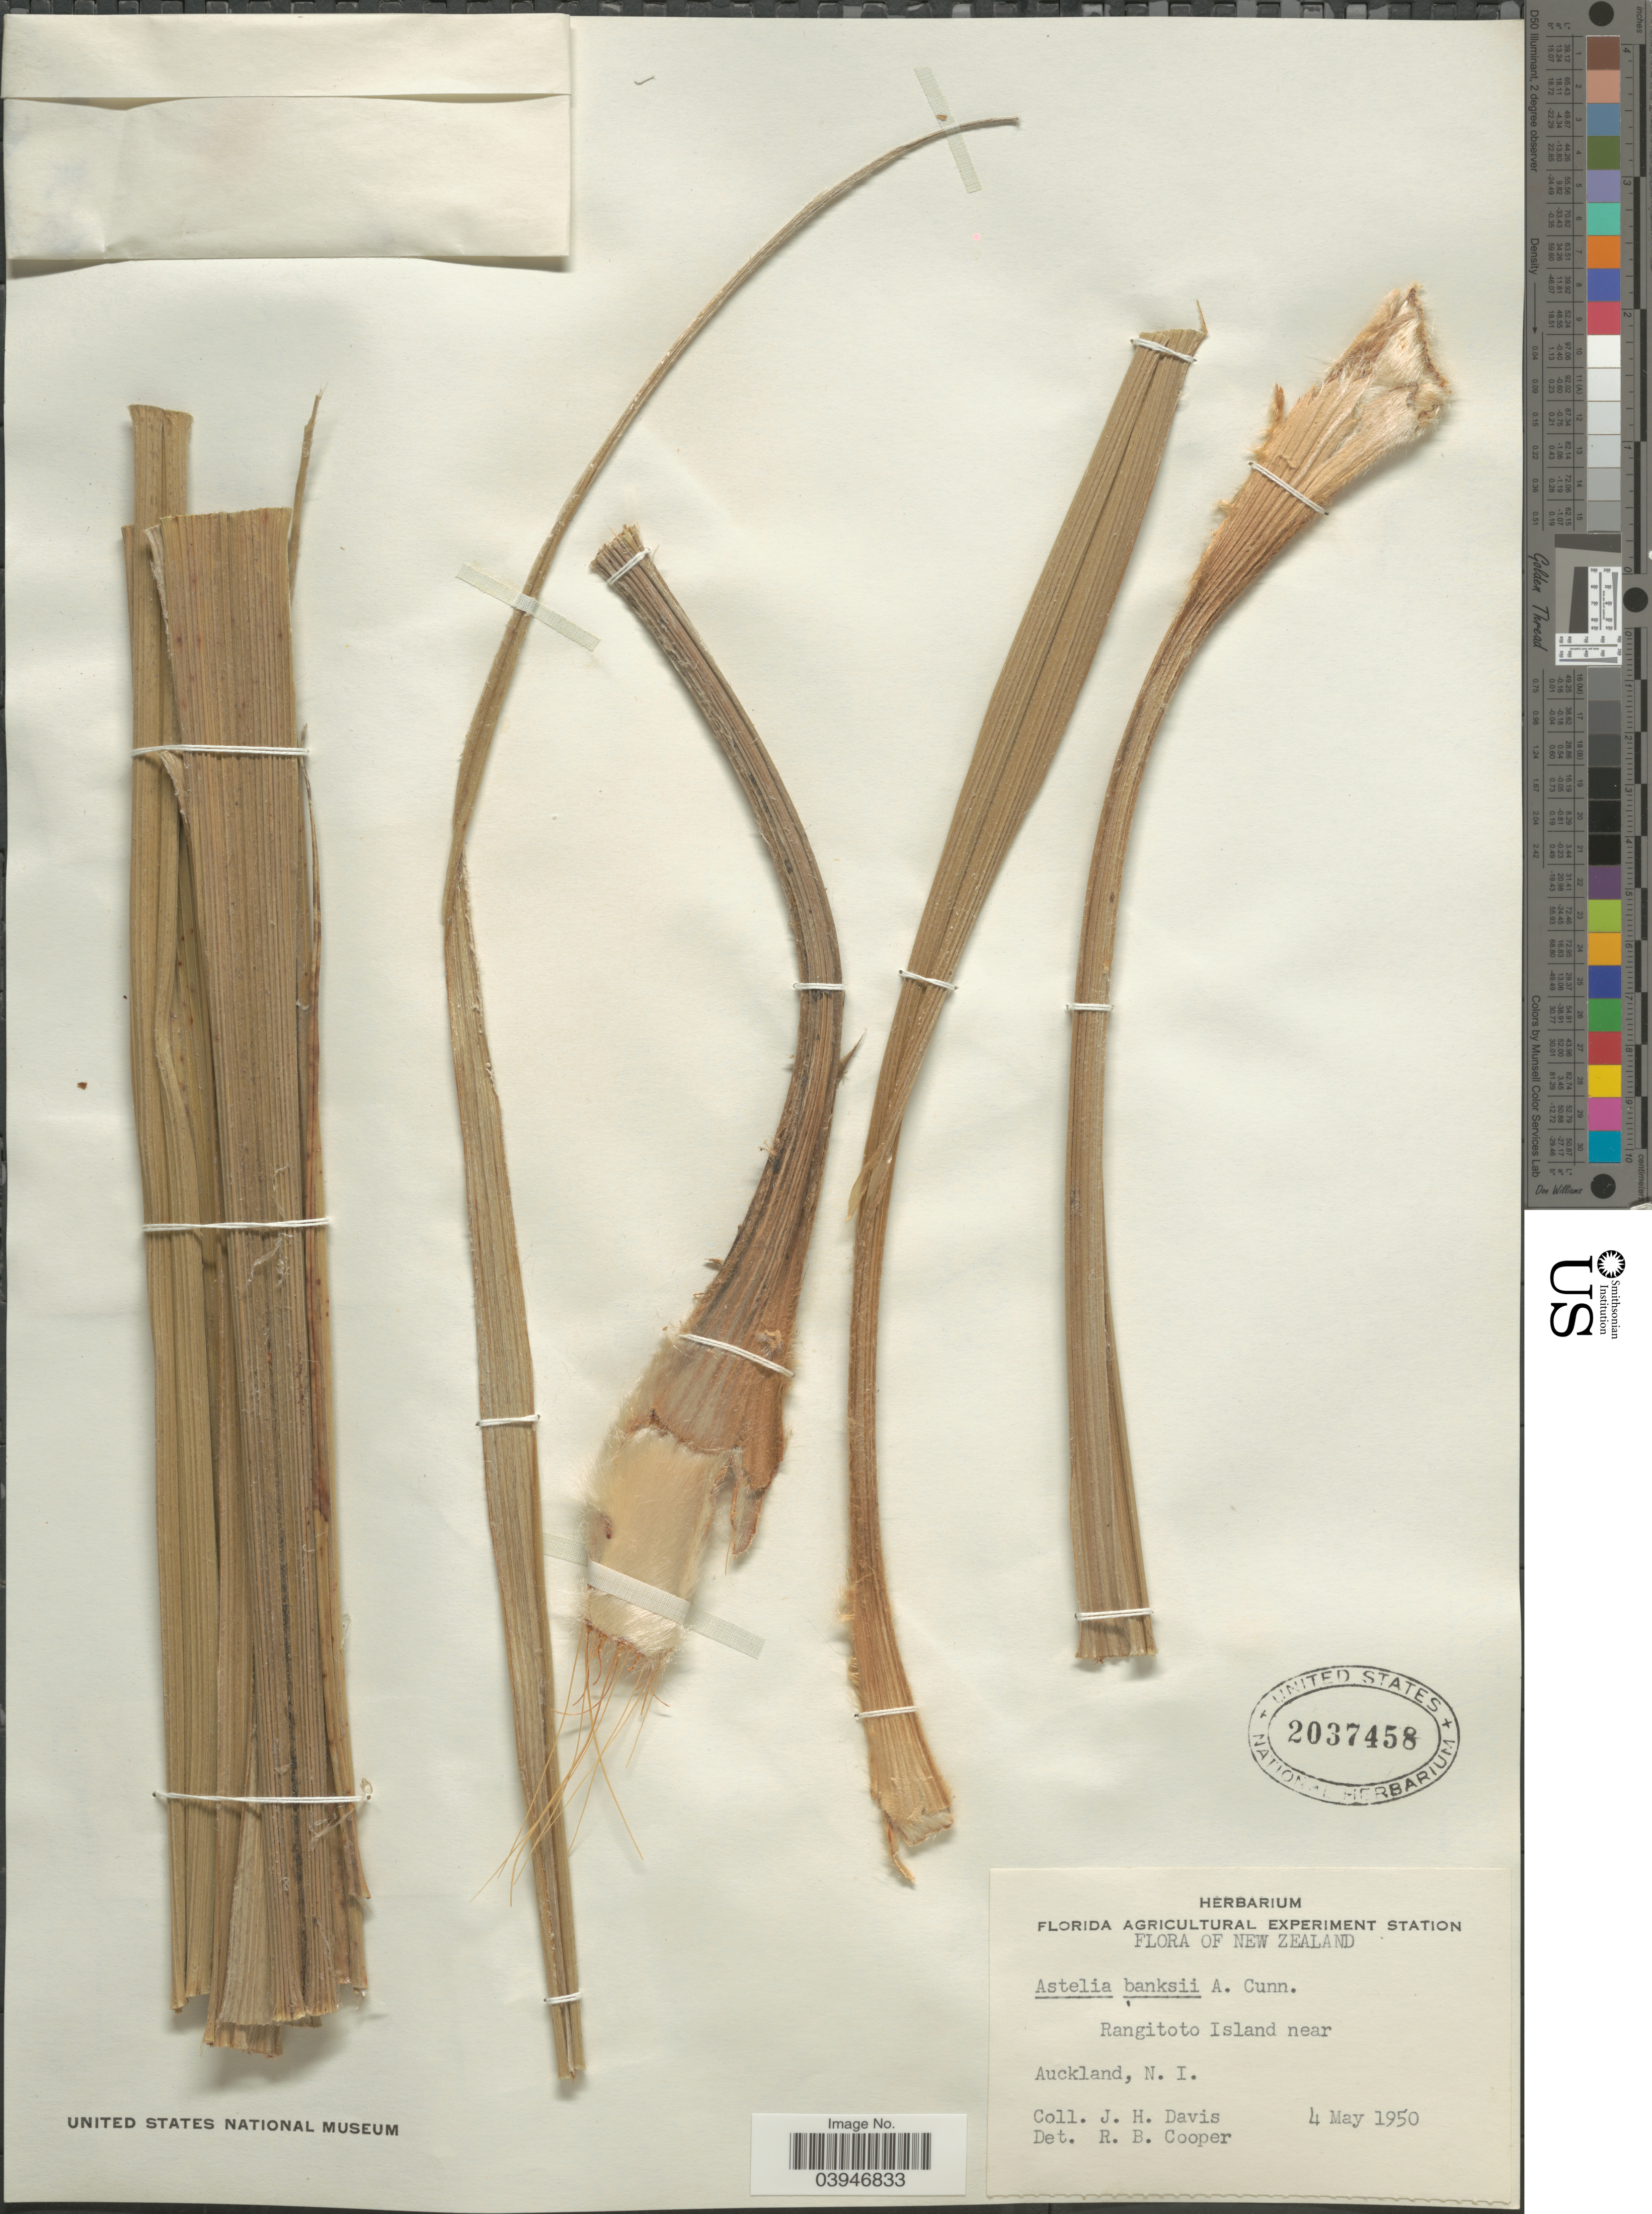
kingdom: Plantae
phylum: Tracheophyta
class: Liliopsida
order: Asparagales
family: Asteliaceae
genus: Astelia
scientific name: Astelia banksii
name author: A. Cunn.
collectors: J. Davis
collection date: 1950-05-04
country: New Zealand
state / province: Auckland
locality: Rangitoto Island near Auckland, N. I.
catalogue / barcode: US 2037458